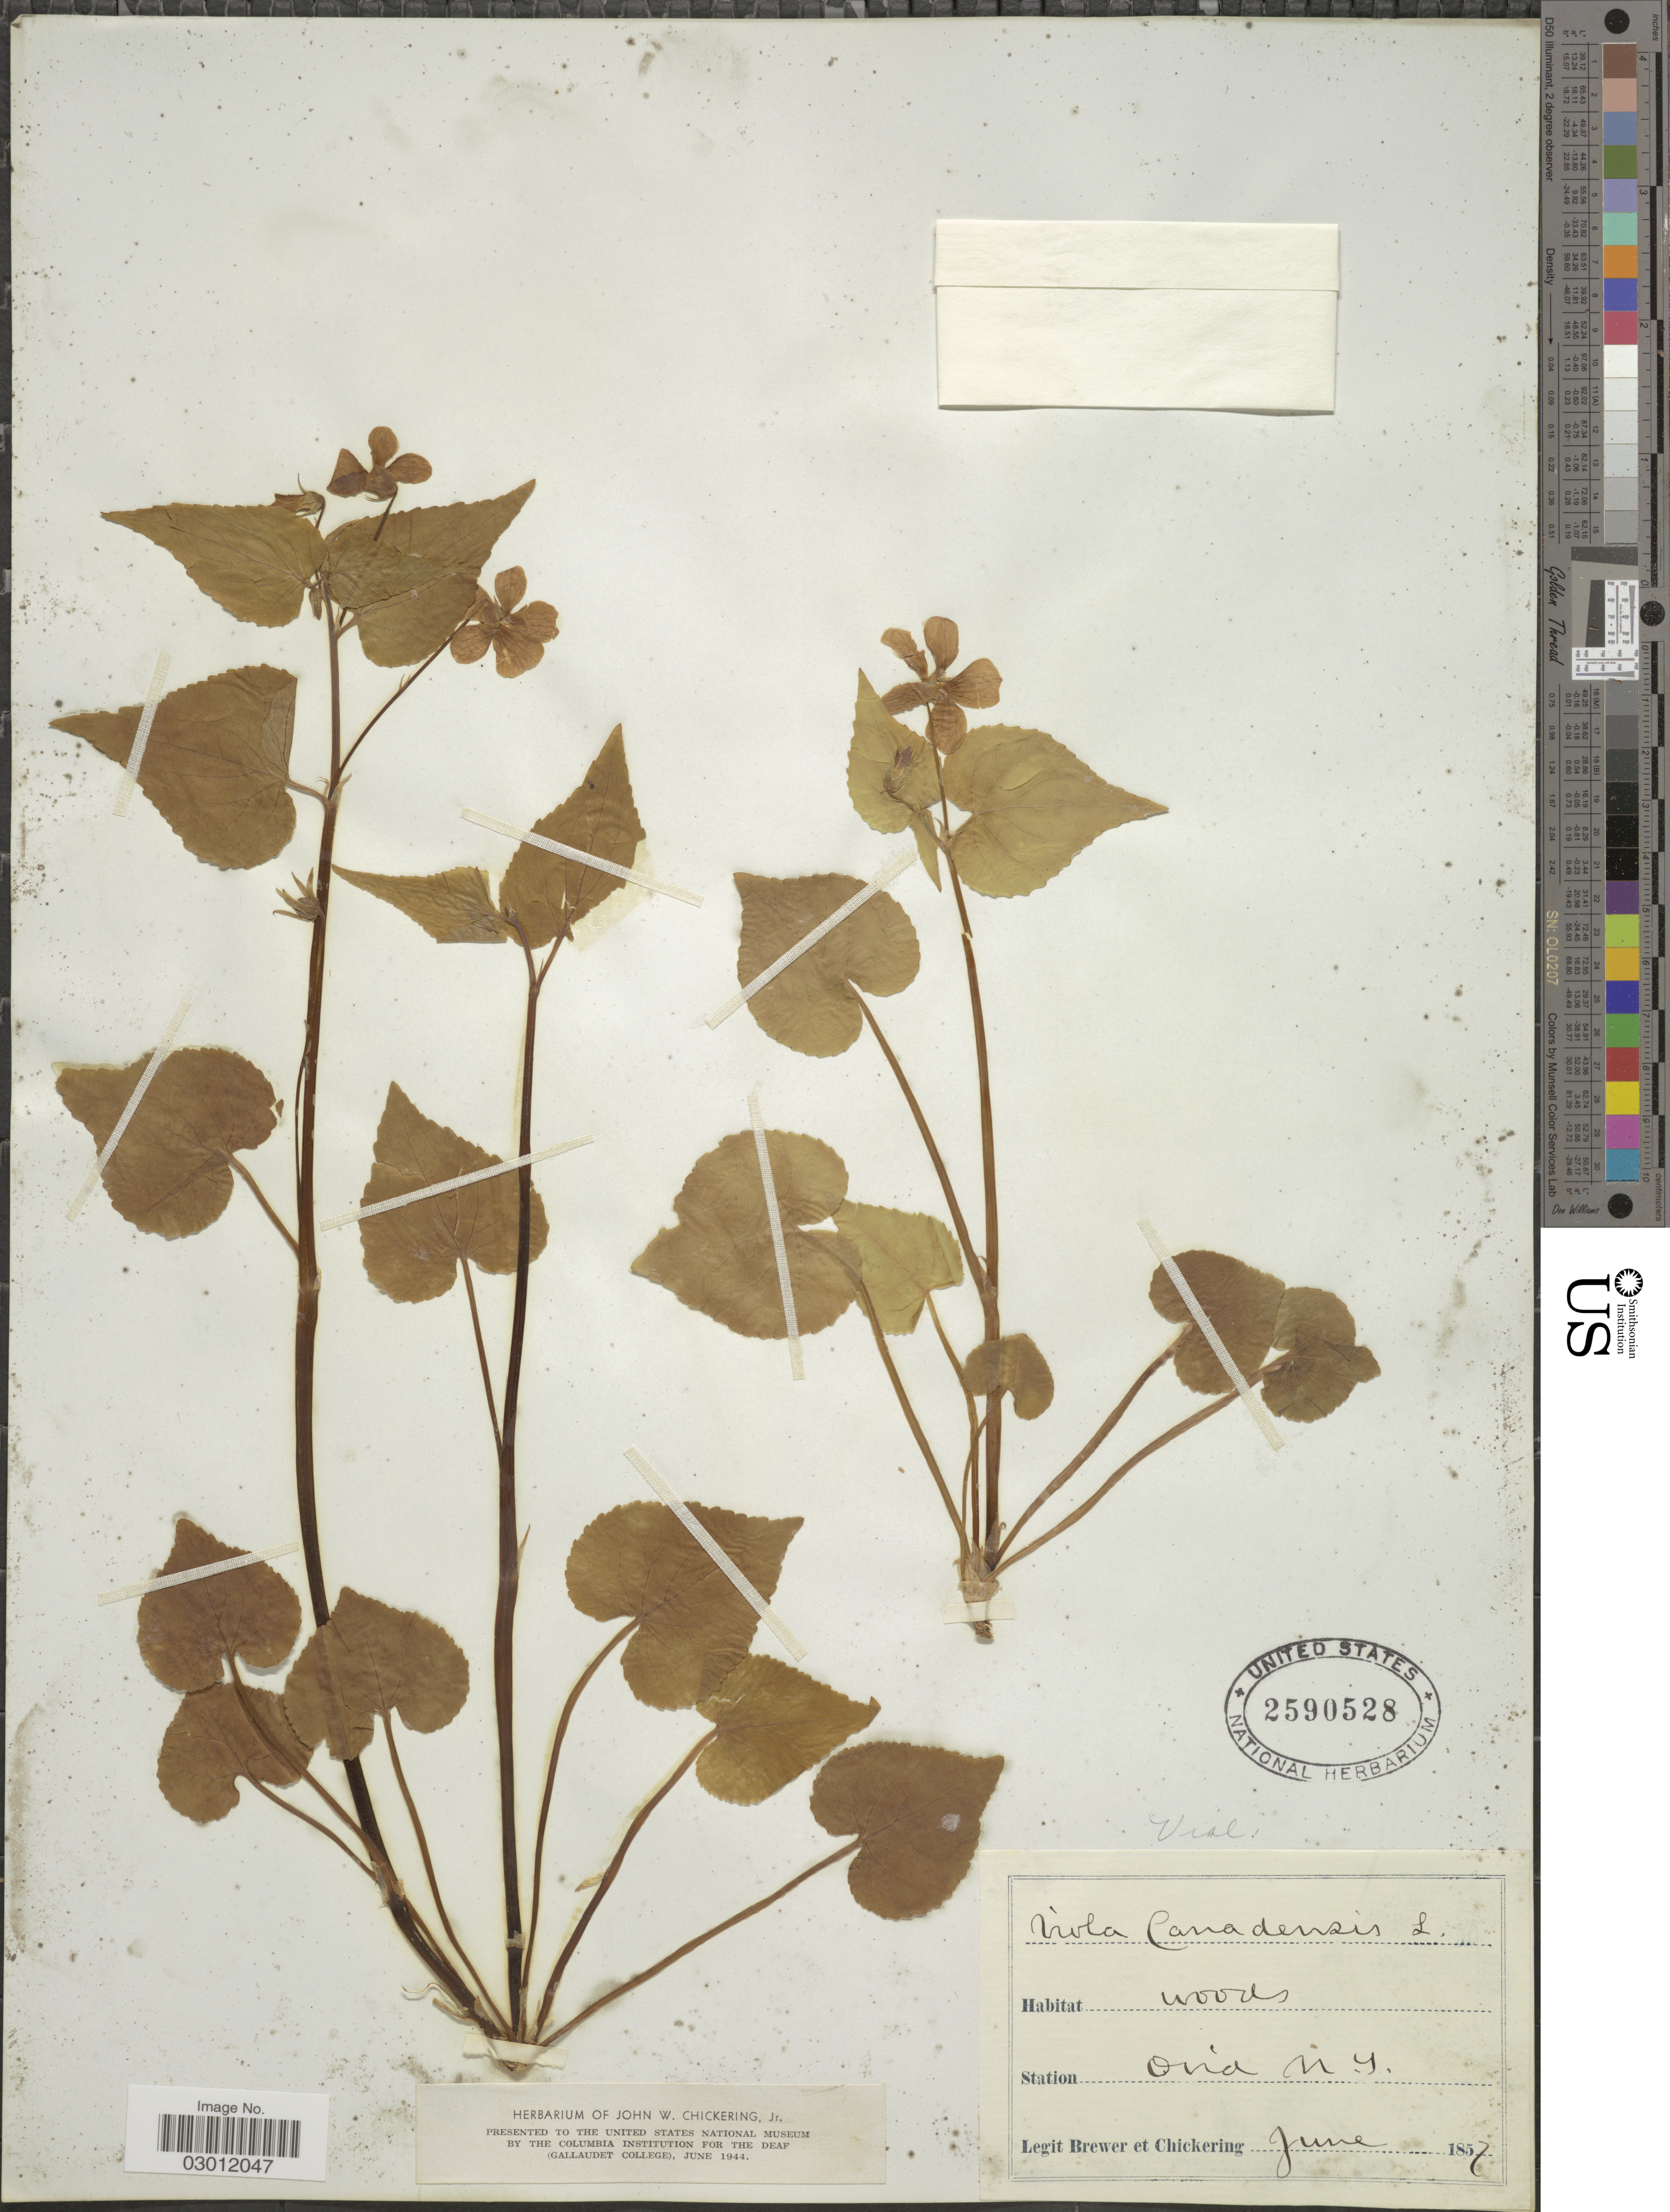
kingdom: Plantae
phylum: Tracheophyta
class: Magnoliopsida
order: Malpighiales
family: Violaceae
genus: Viola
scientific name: Viola canadensis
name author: L.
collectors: -. Brewer & J. Chickering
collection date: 1857-06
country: United States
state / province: New York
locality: Ovid, N.Y.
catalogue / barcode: US 2590528